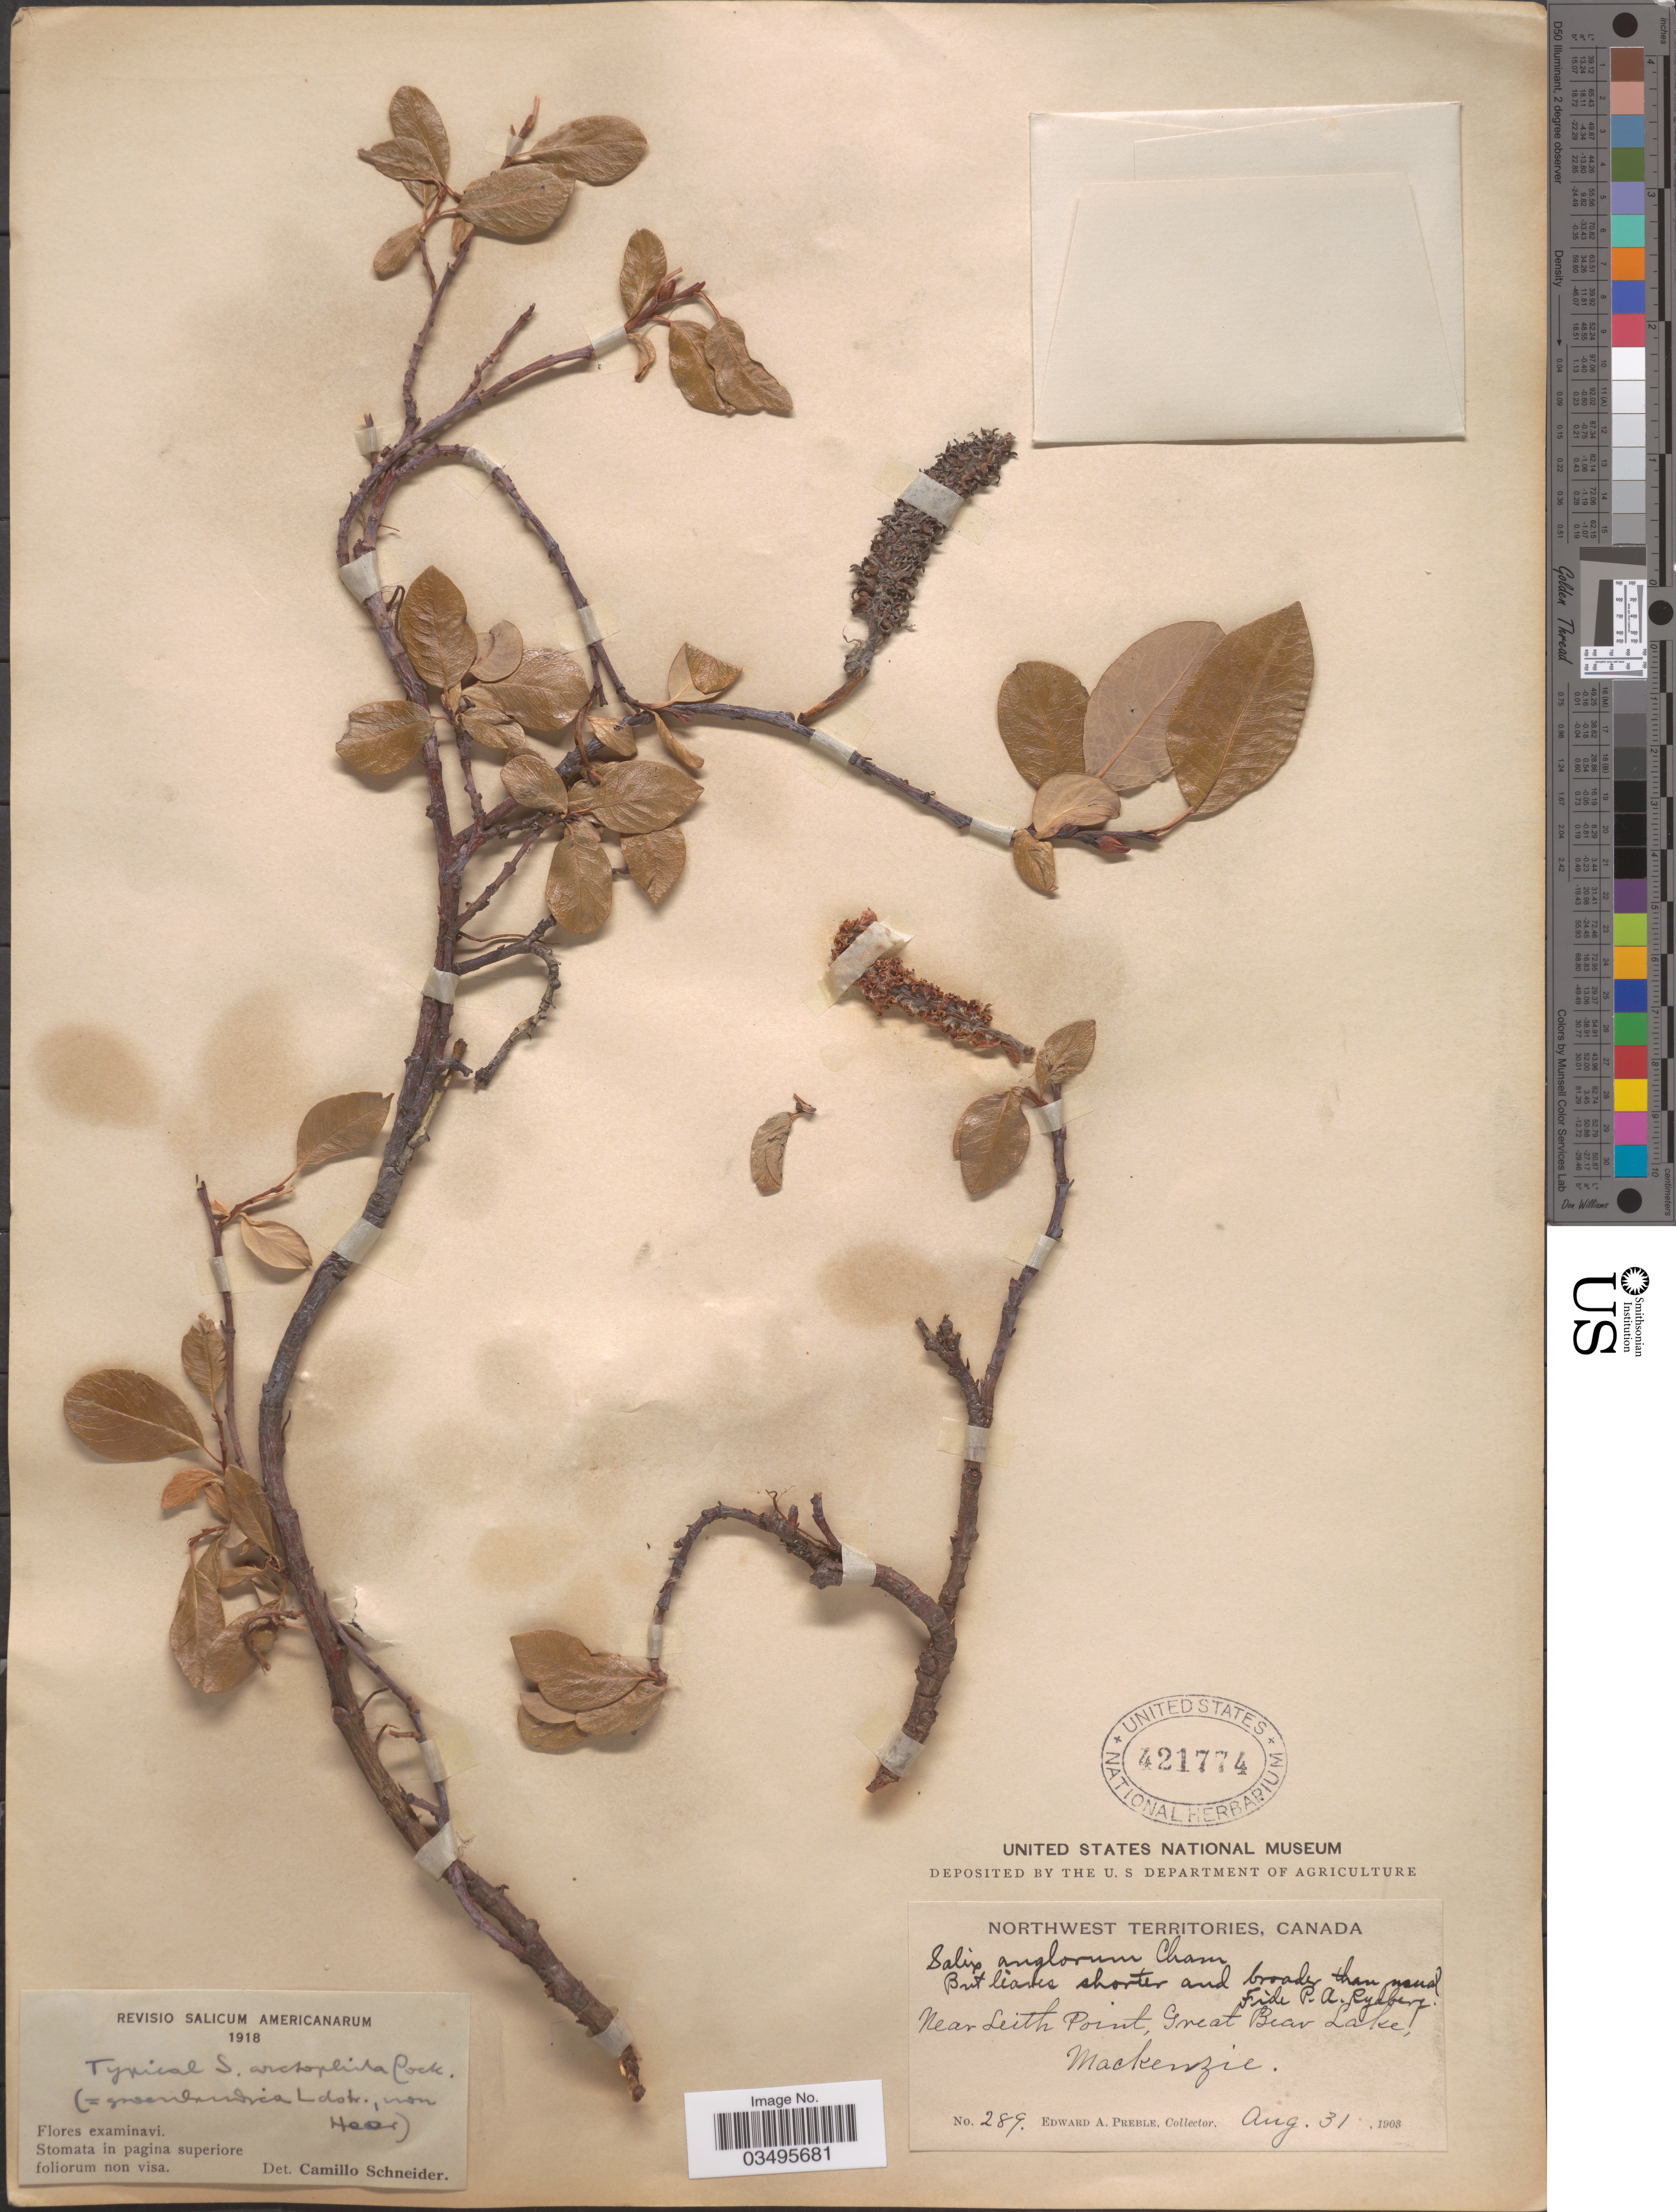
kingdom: Plantae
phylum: Tracheophyta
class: Magnoliopsida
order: Malpighiales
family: Salicaceae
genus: Salix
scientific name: Salix arctophila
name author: Cockerell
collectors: E. Preble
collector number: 289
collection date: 1903-08-31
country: Canada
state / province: Northwest Territories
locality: Near Leith Point, Great Bear Lake, Mackenzie.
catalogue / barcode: US 421774